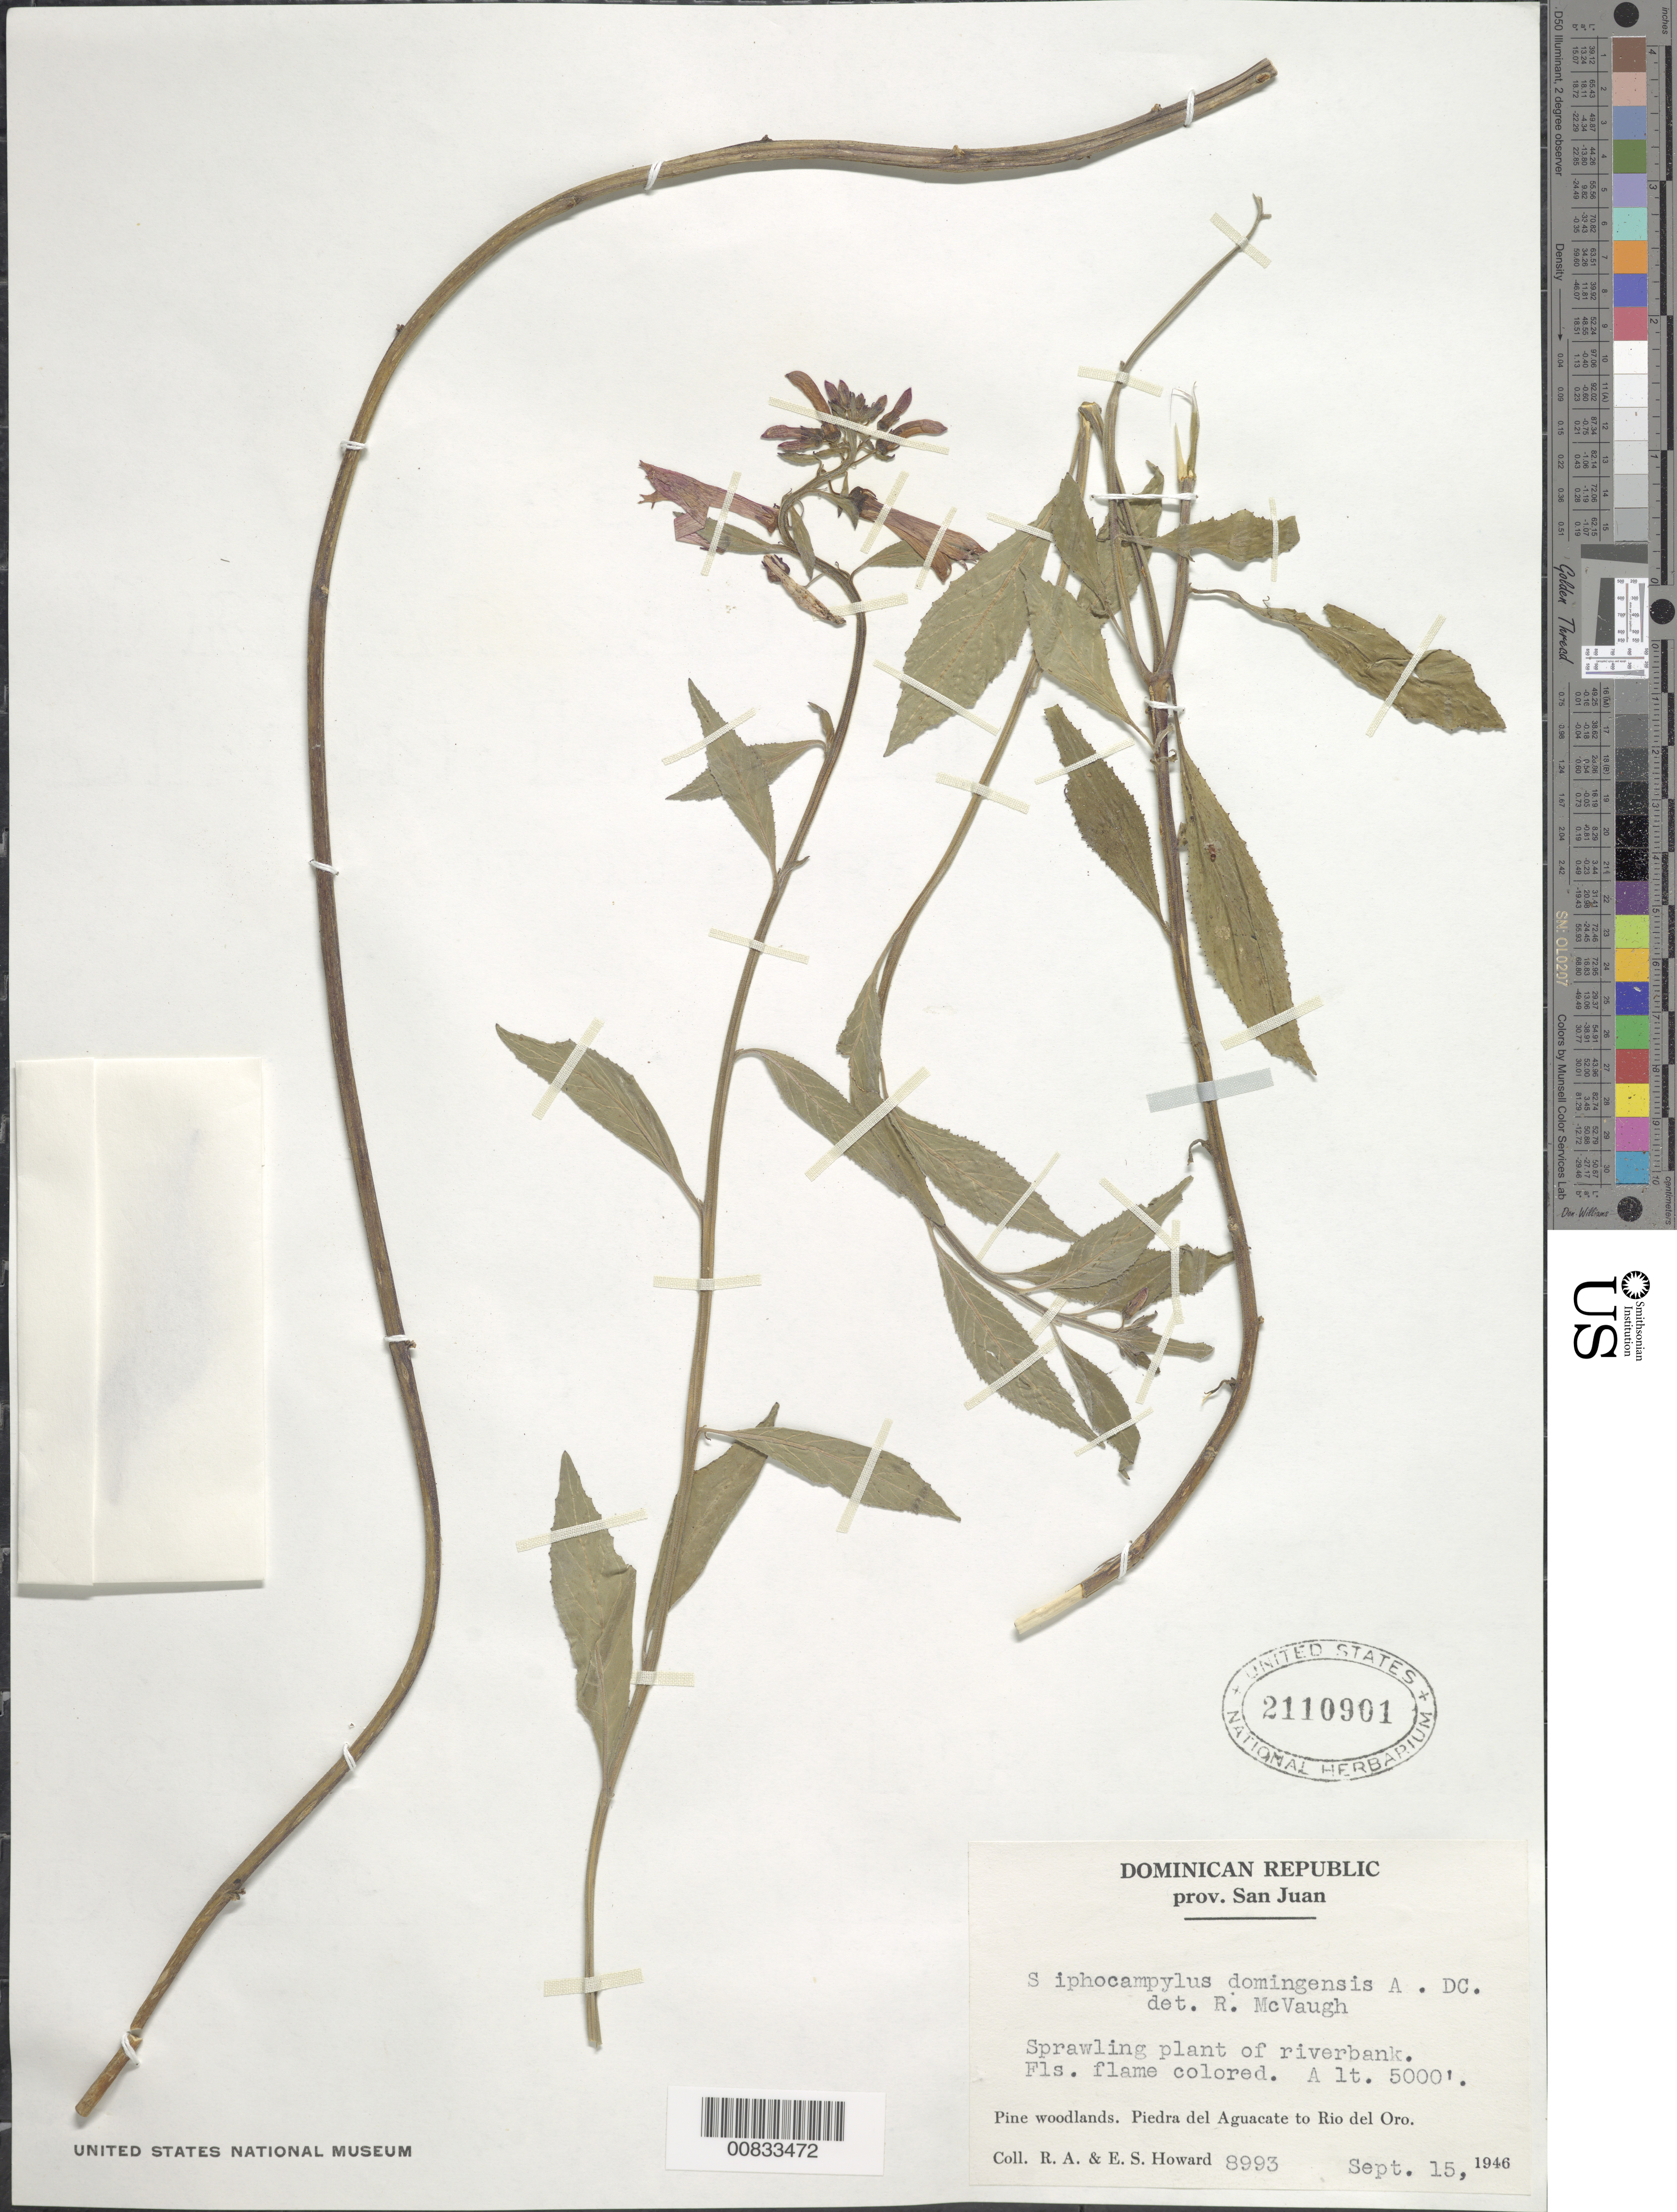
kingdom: Plantae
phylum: Tracheophyta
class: Magnoliopsida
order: Asterales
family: Campanulaceae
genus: Siphocampylus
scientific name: Siphocampylus domingensis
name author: A. DC.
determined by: McVaugh, R.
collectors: R. A. Howard & E. S. Howard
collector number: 8993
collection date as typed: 15 Sep 1946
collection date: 1946-09-15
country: Dominican Republic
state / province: San Juan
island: Hispaniola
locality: Piedra del Aguacate to Rio del Oro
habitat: Riverbank in pine woodlands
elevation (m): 1524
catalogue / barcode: US 2110901